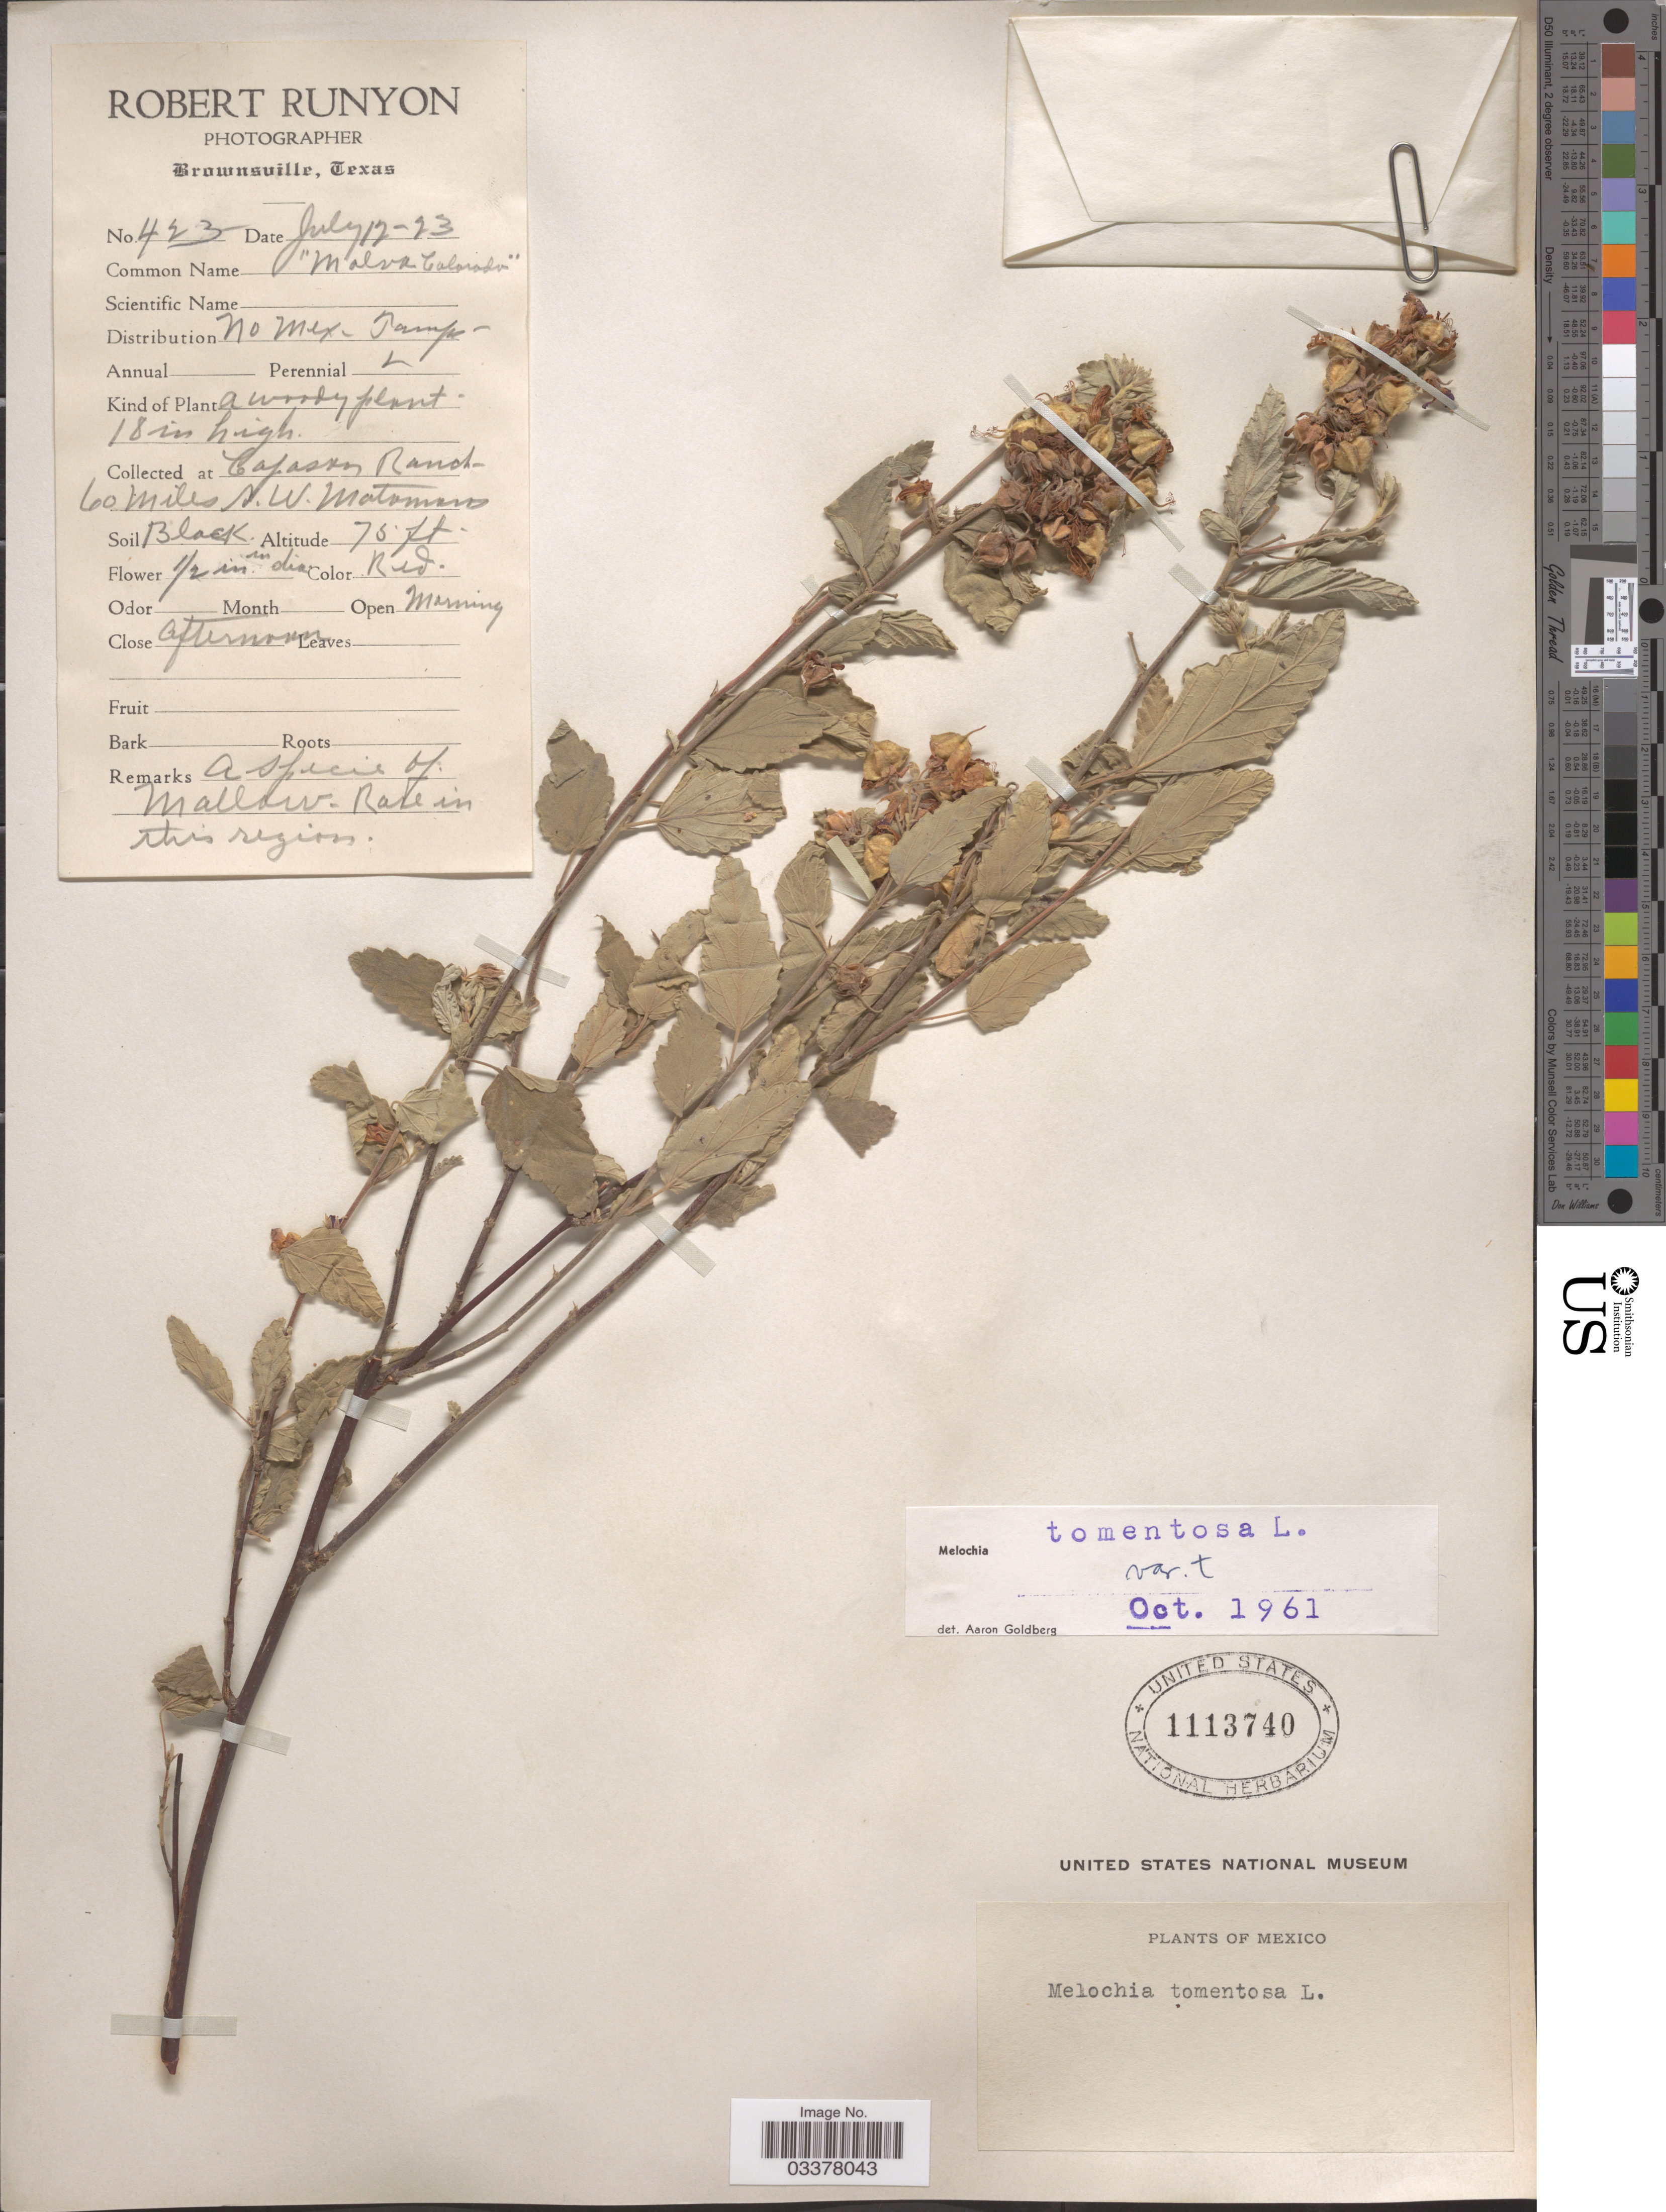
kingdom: Plantae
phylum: Tracheophyta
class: Magnoliopsida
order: Malvales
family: Malvaceae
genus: Melochia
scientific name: Melochia tomentosa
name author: L.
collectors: R. Runyon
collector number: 423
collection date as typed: Transcribed d/m/y: 12/7/23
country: Mexico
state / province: Tamaulipas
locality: Capason Ranch- 60 miles S. W. Matomaros. No Mex - Tamps.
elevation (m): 23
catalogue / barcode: US 1113740